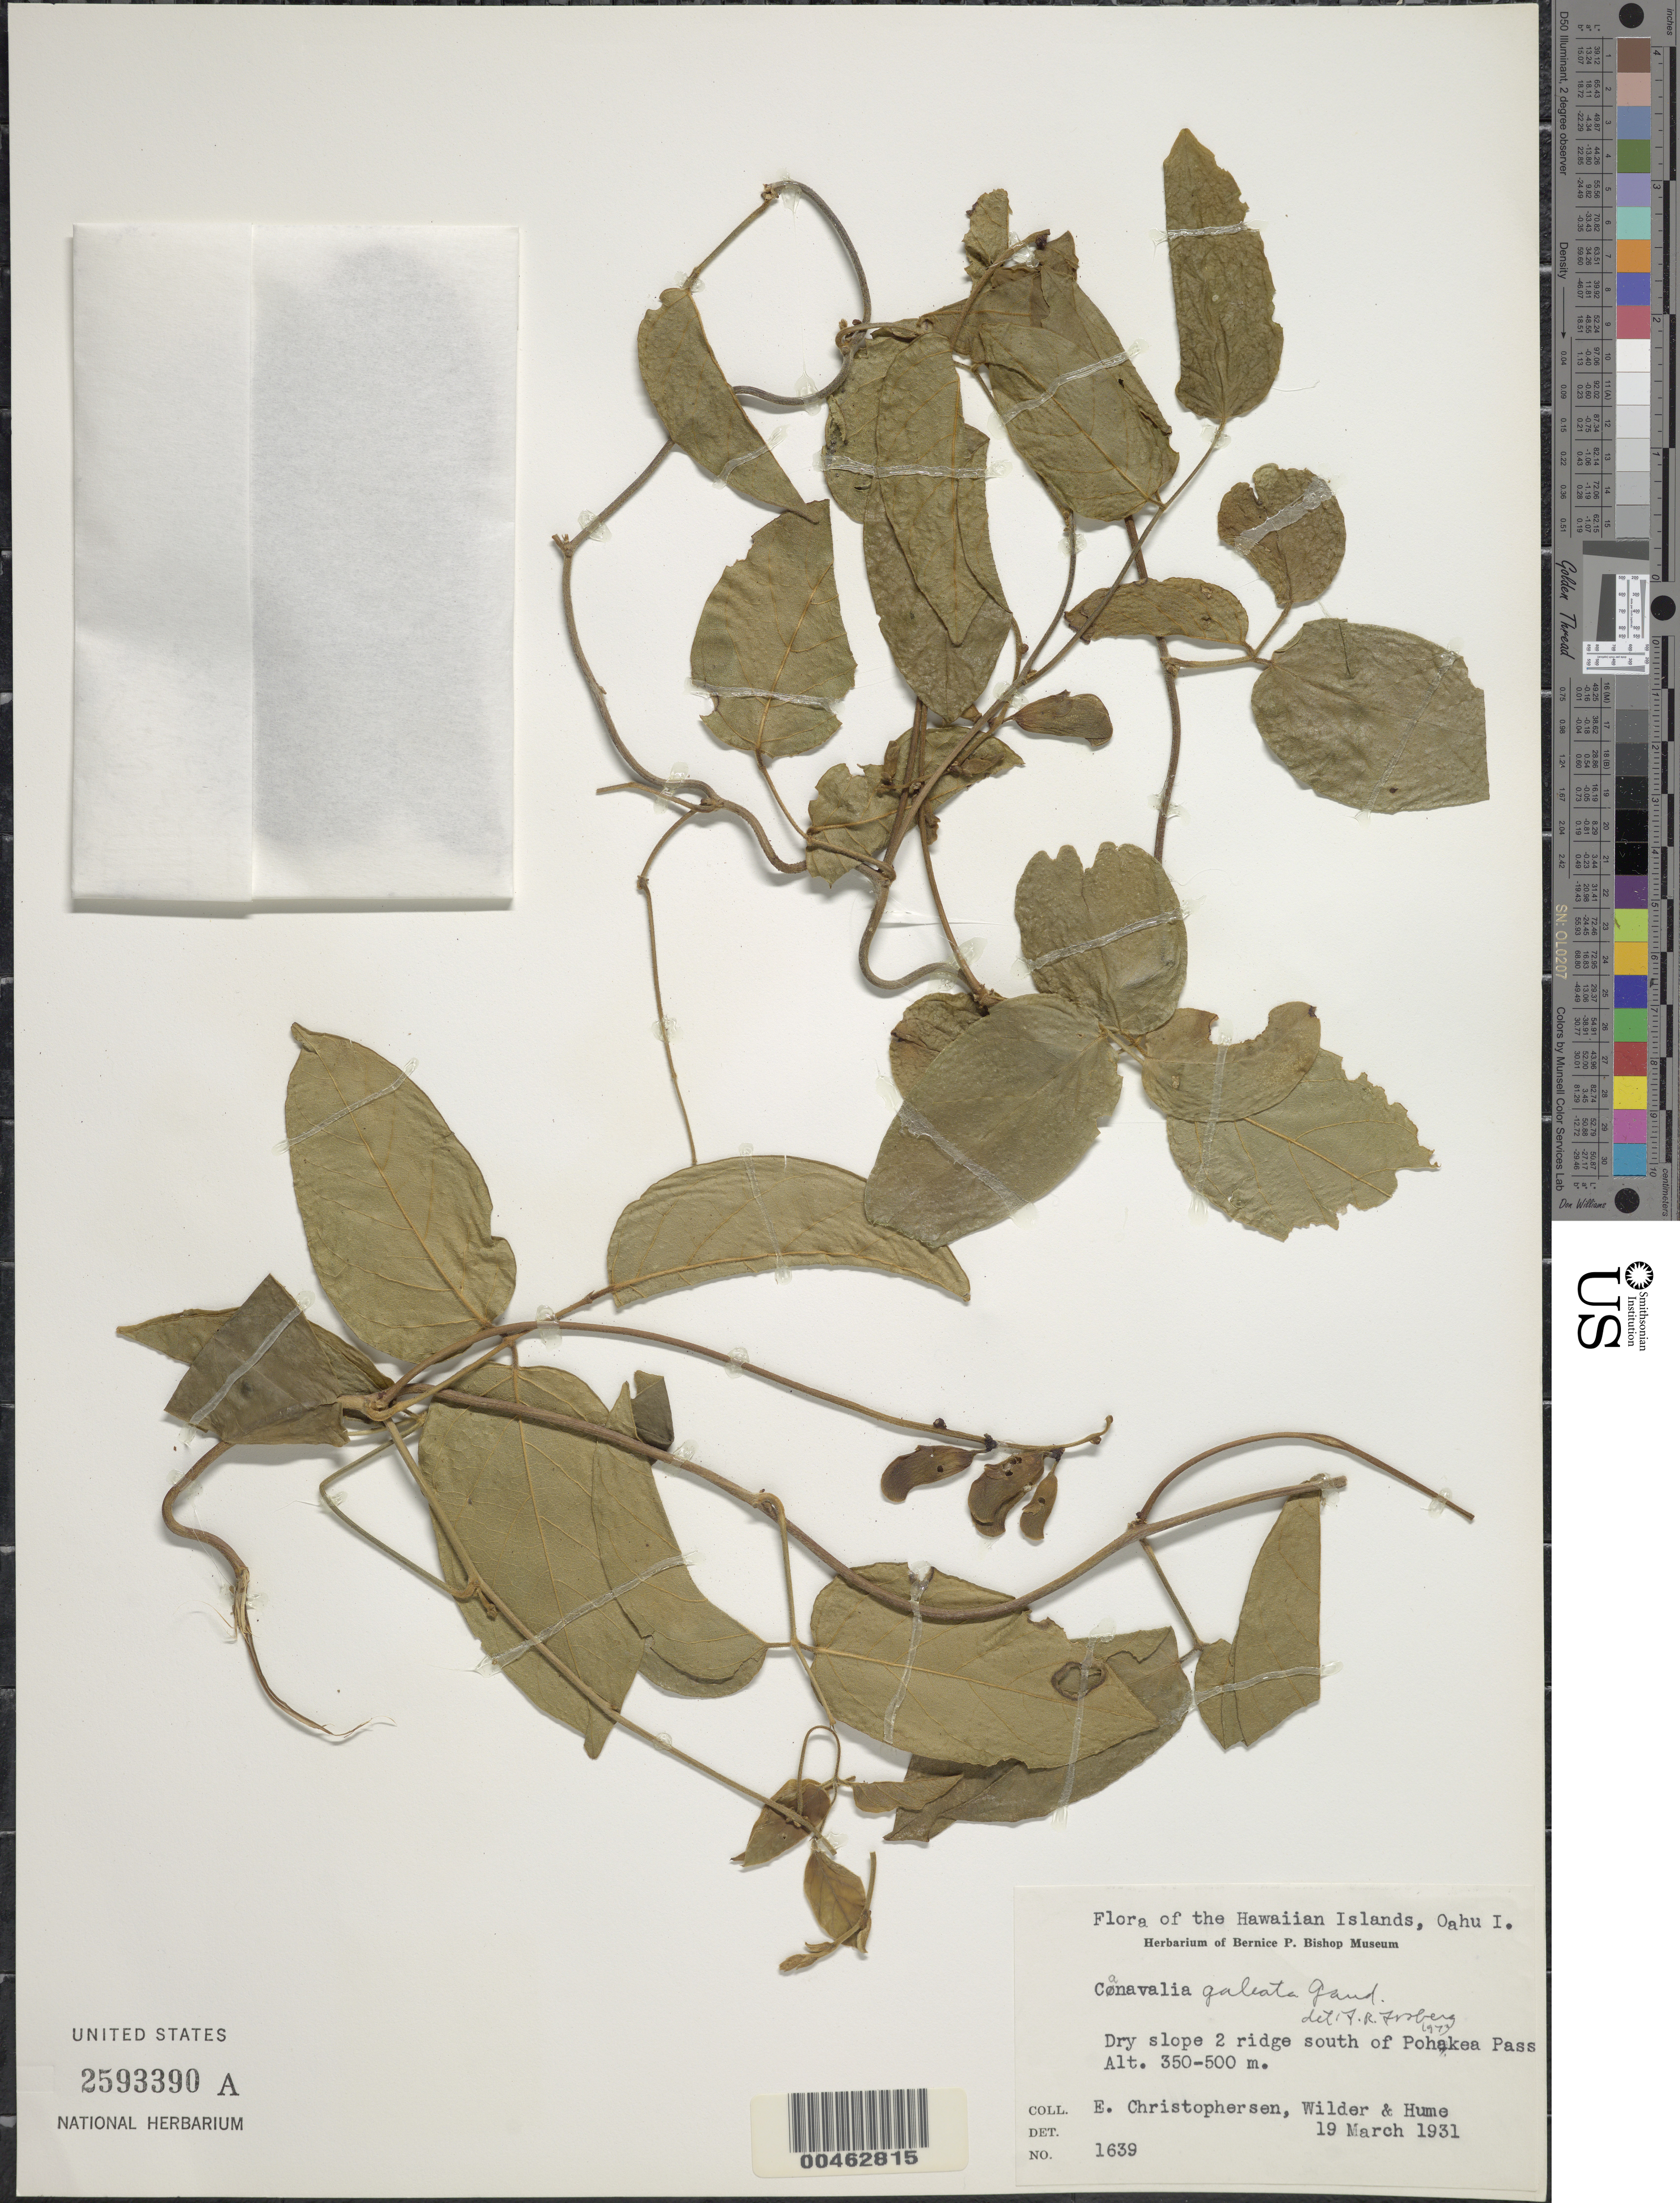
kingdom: Plantae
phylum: Tracheophyta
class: Magnoliopsida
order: Fabales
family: Fabaceae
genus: Canavalia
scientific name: Canavalia galeata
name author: Gaudich.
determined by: Fosberg, F. R.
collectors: E. Christophersen, G. Wilder & E. Hume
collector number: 1639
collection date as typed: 19 Mar 1931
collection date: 1931-03-19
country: United States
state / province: Hawaii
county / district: Honolulu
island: Oahu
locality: slope 2 ridge S of Pohakea Pass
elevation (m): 350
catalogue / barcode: US 2593390A